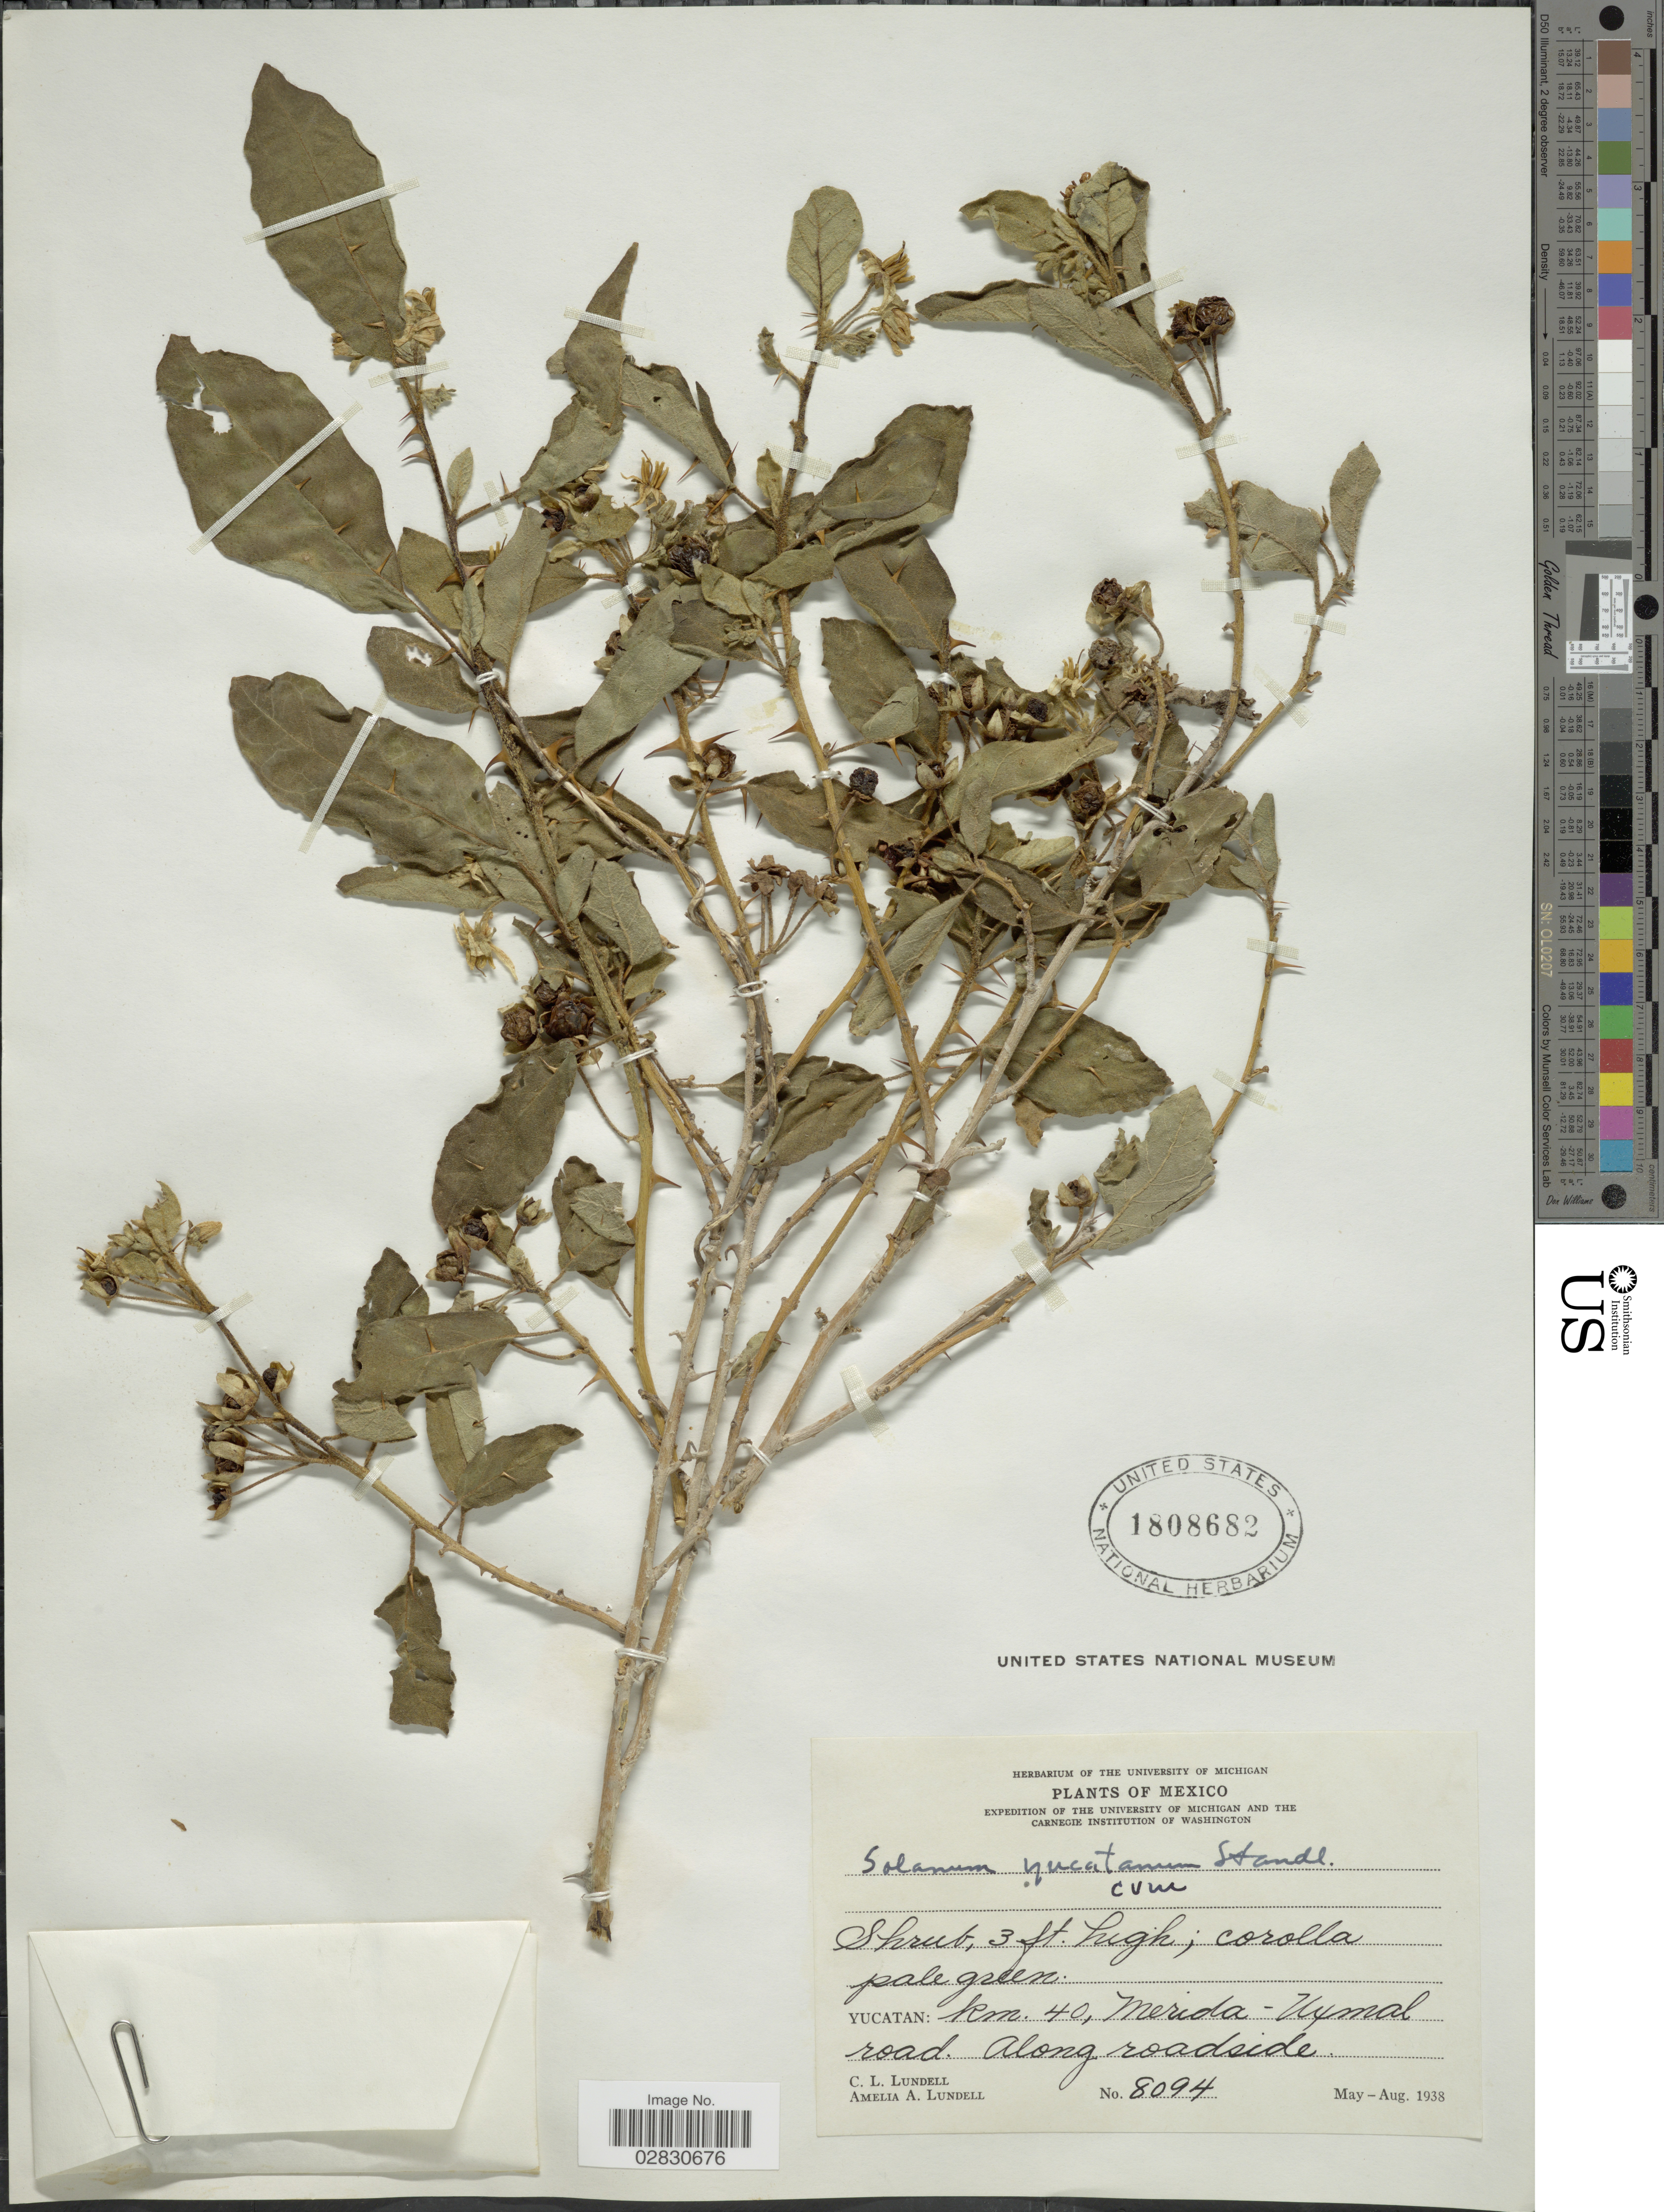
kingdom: Plantae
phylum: Tracheophyta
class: Magnoliopsida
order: Solanales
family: Solanaceae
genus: Solanum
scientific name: Solanum yucatanum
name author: Standl.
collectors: C. L. Lundell & A. A. Lundell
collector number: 8094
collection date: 1938-05/1938-08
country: Mexico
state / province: Yucatán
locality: Km 40, Merida-Uxmal road.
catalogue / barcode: US 1808682